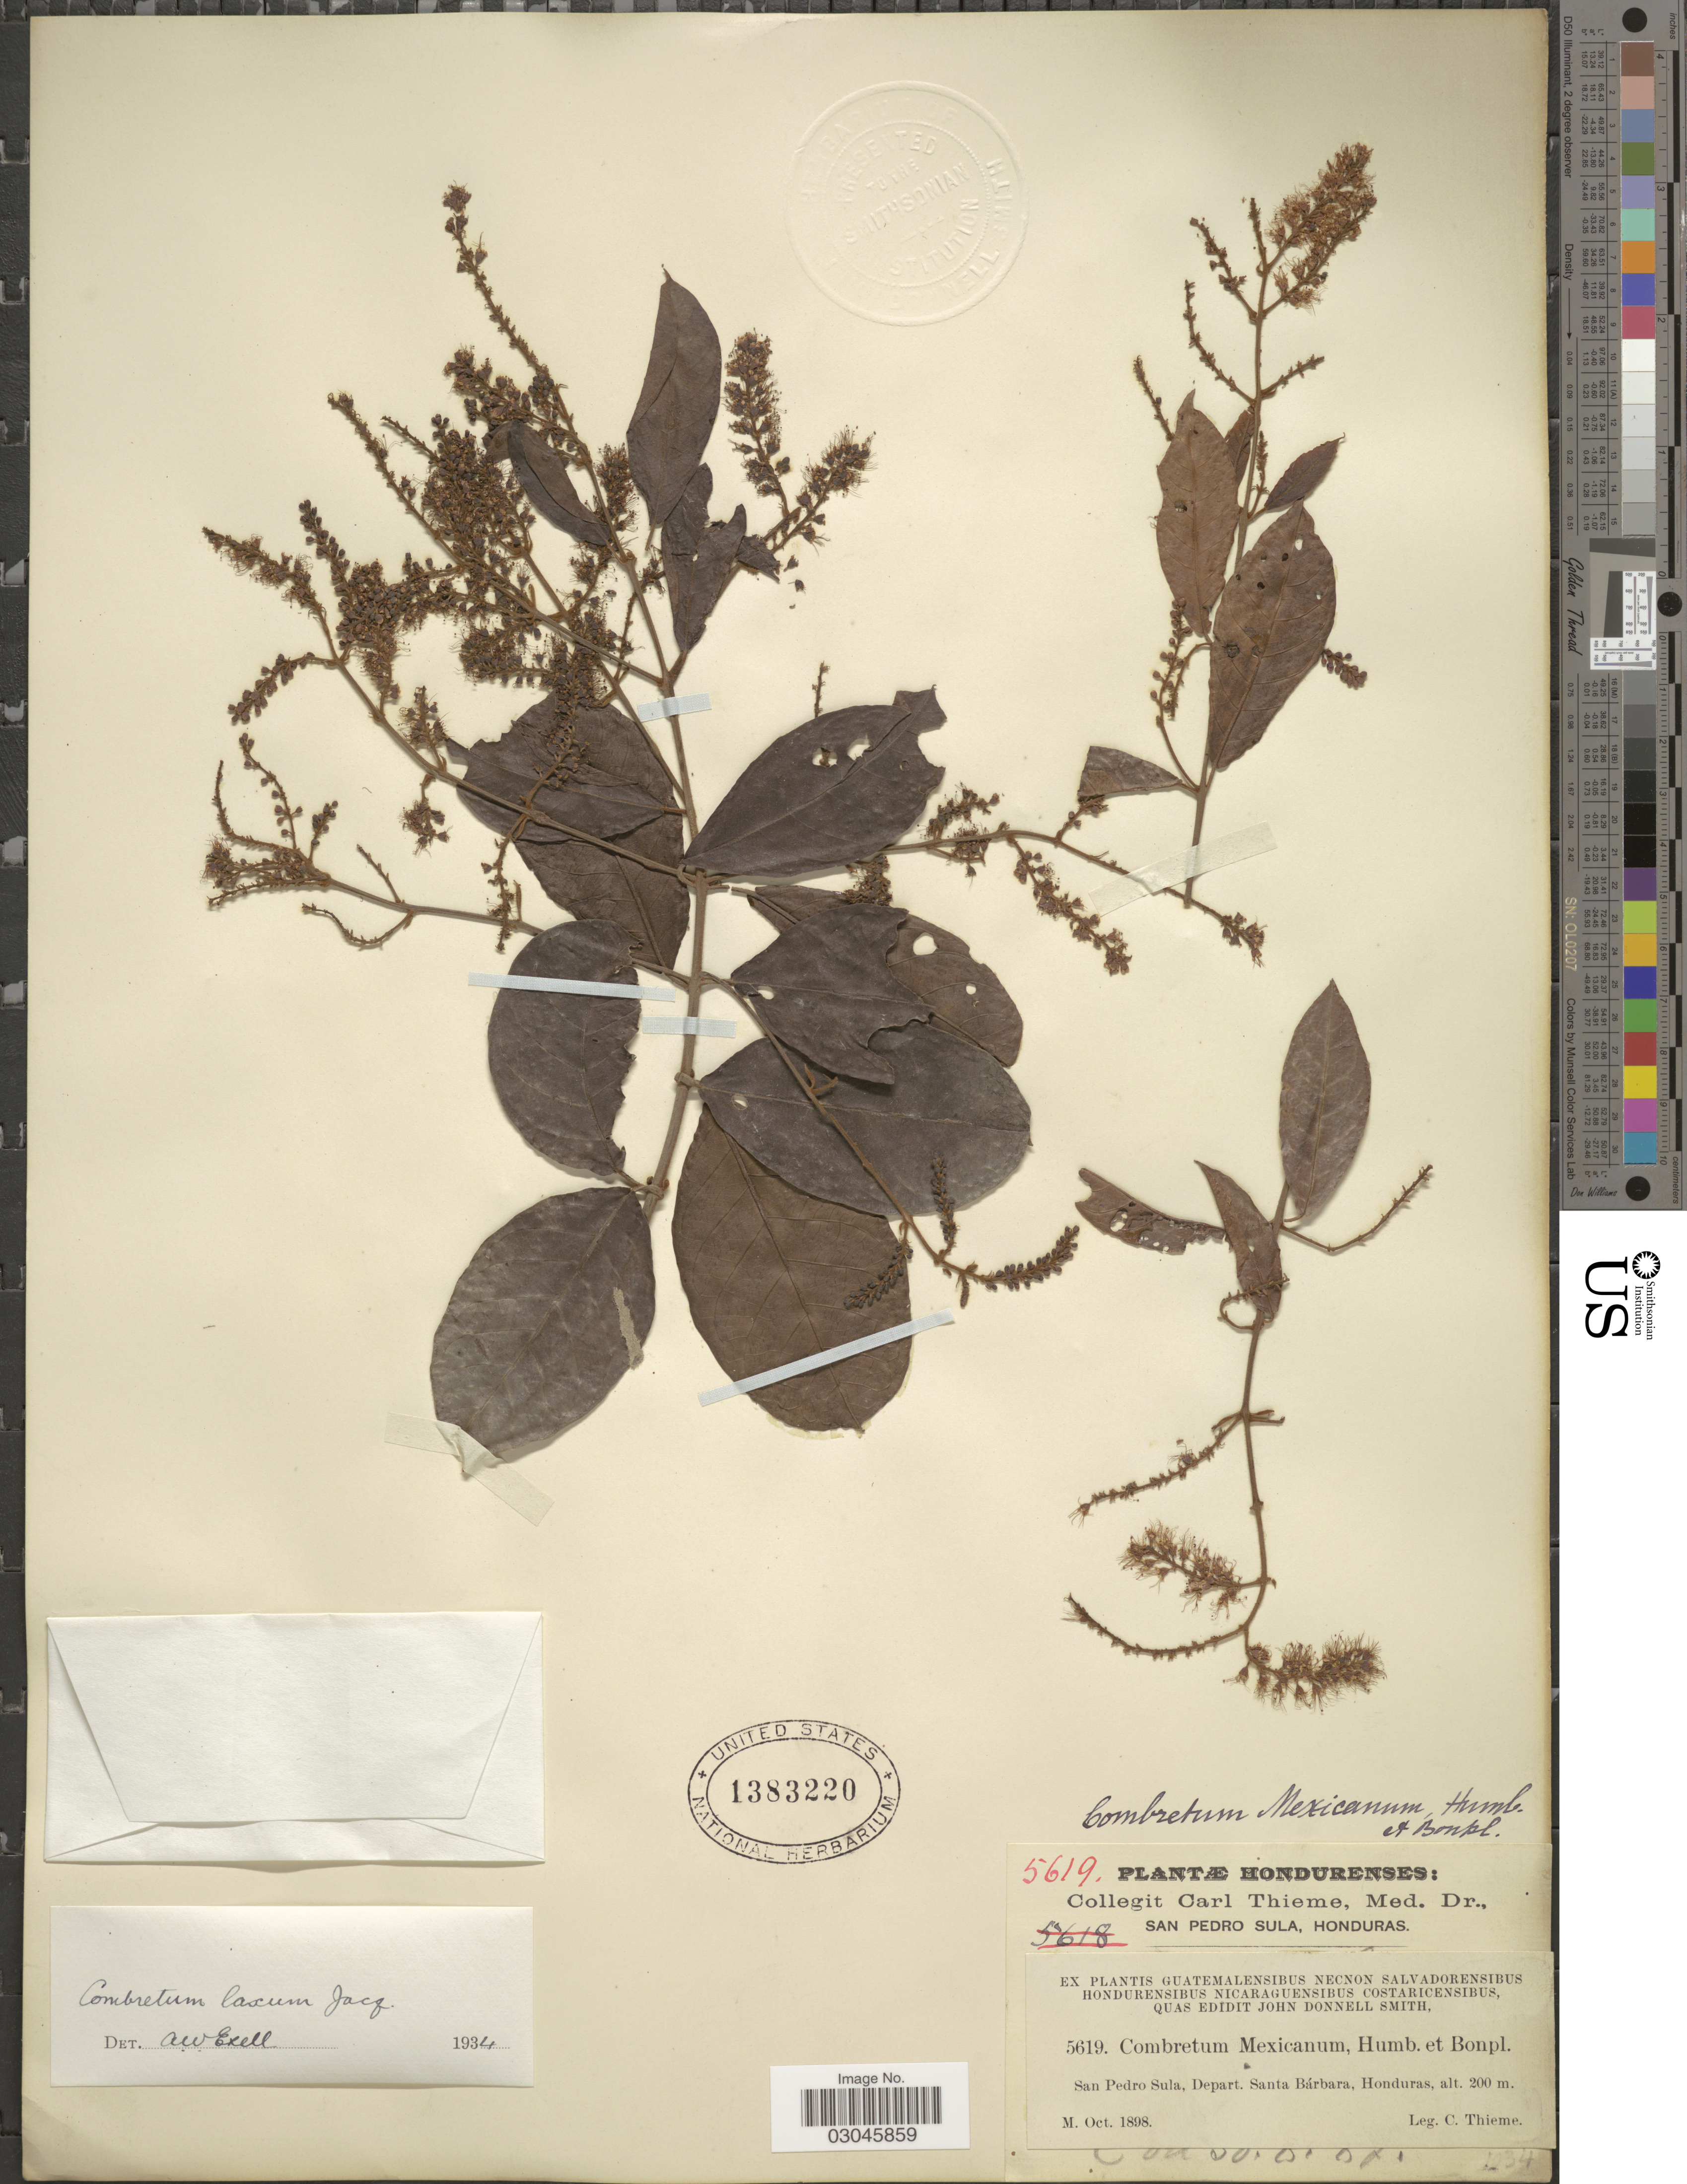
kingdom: Plantae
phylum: Tracheophyta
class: Magnoliopsida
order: Myrtales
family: Combretaceae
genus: Combretum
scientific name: Combretum laxum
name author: Jacq.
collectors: C. Thieme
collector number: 5619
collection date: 1898-10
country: Honduras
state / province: Santa Bárbara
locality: San Pedro Sula, Depart. Santa Bárbara.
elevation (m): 200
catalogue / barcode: US 1383220